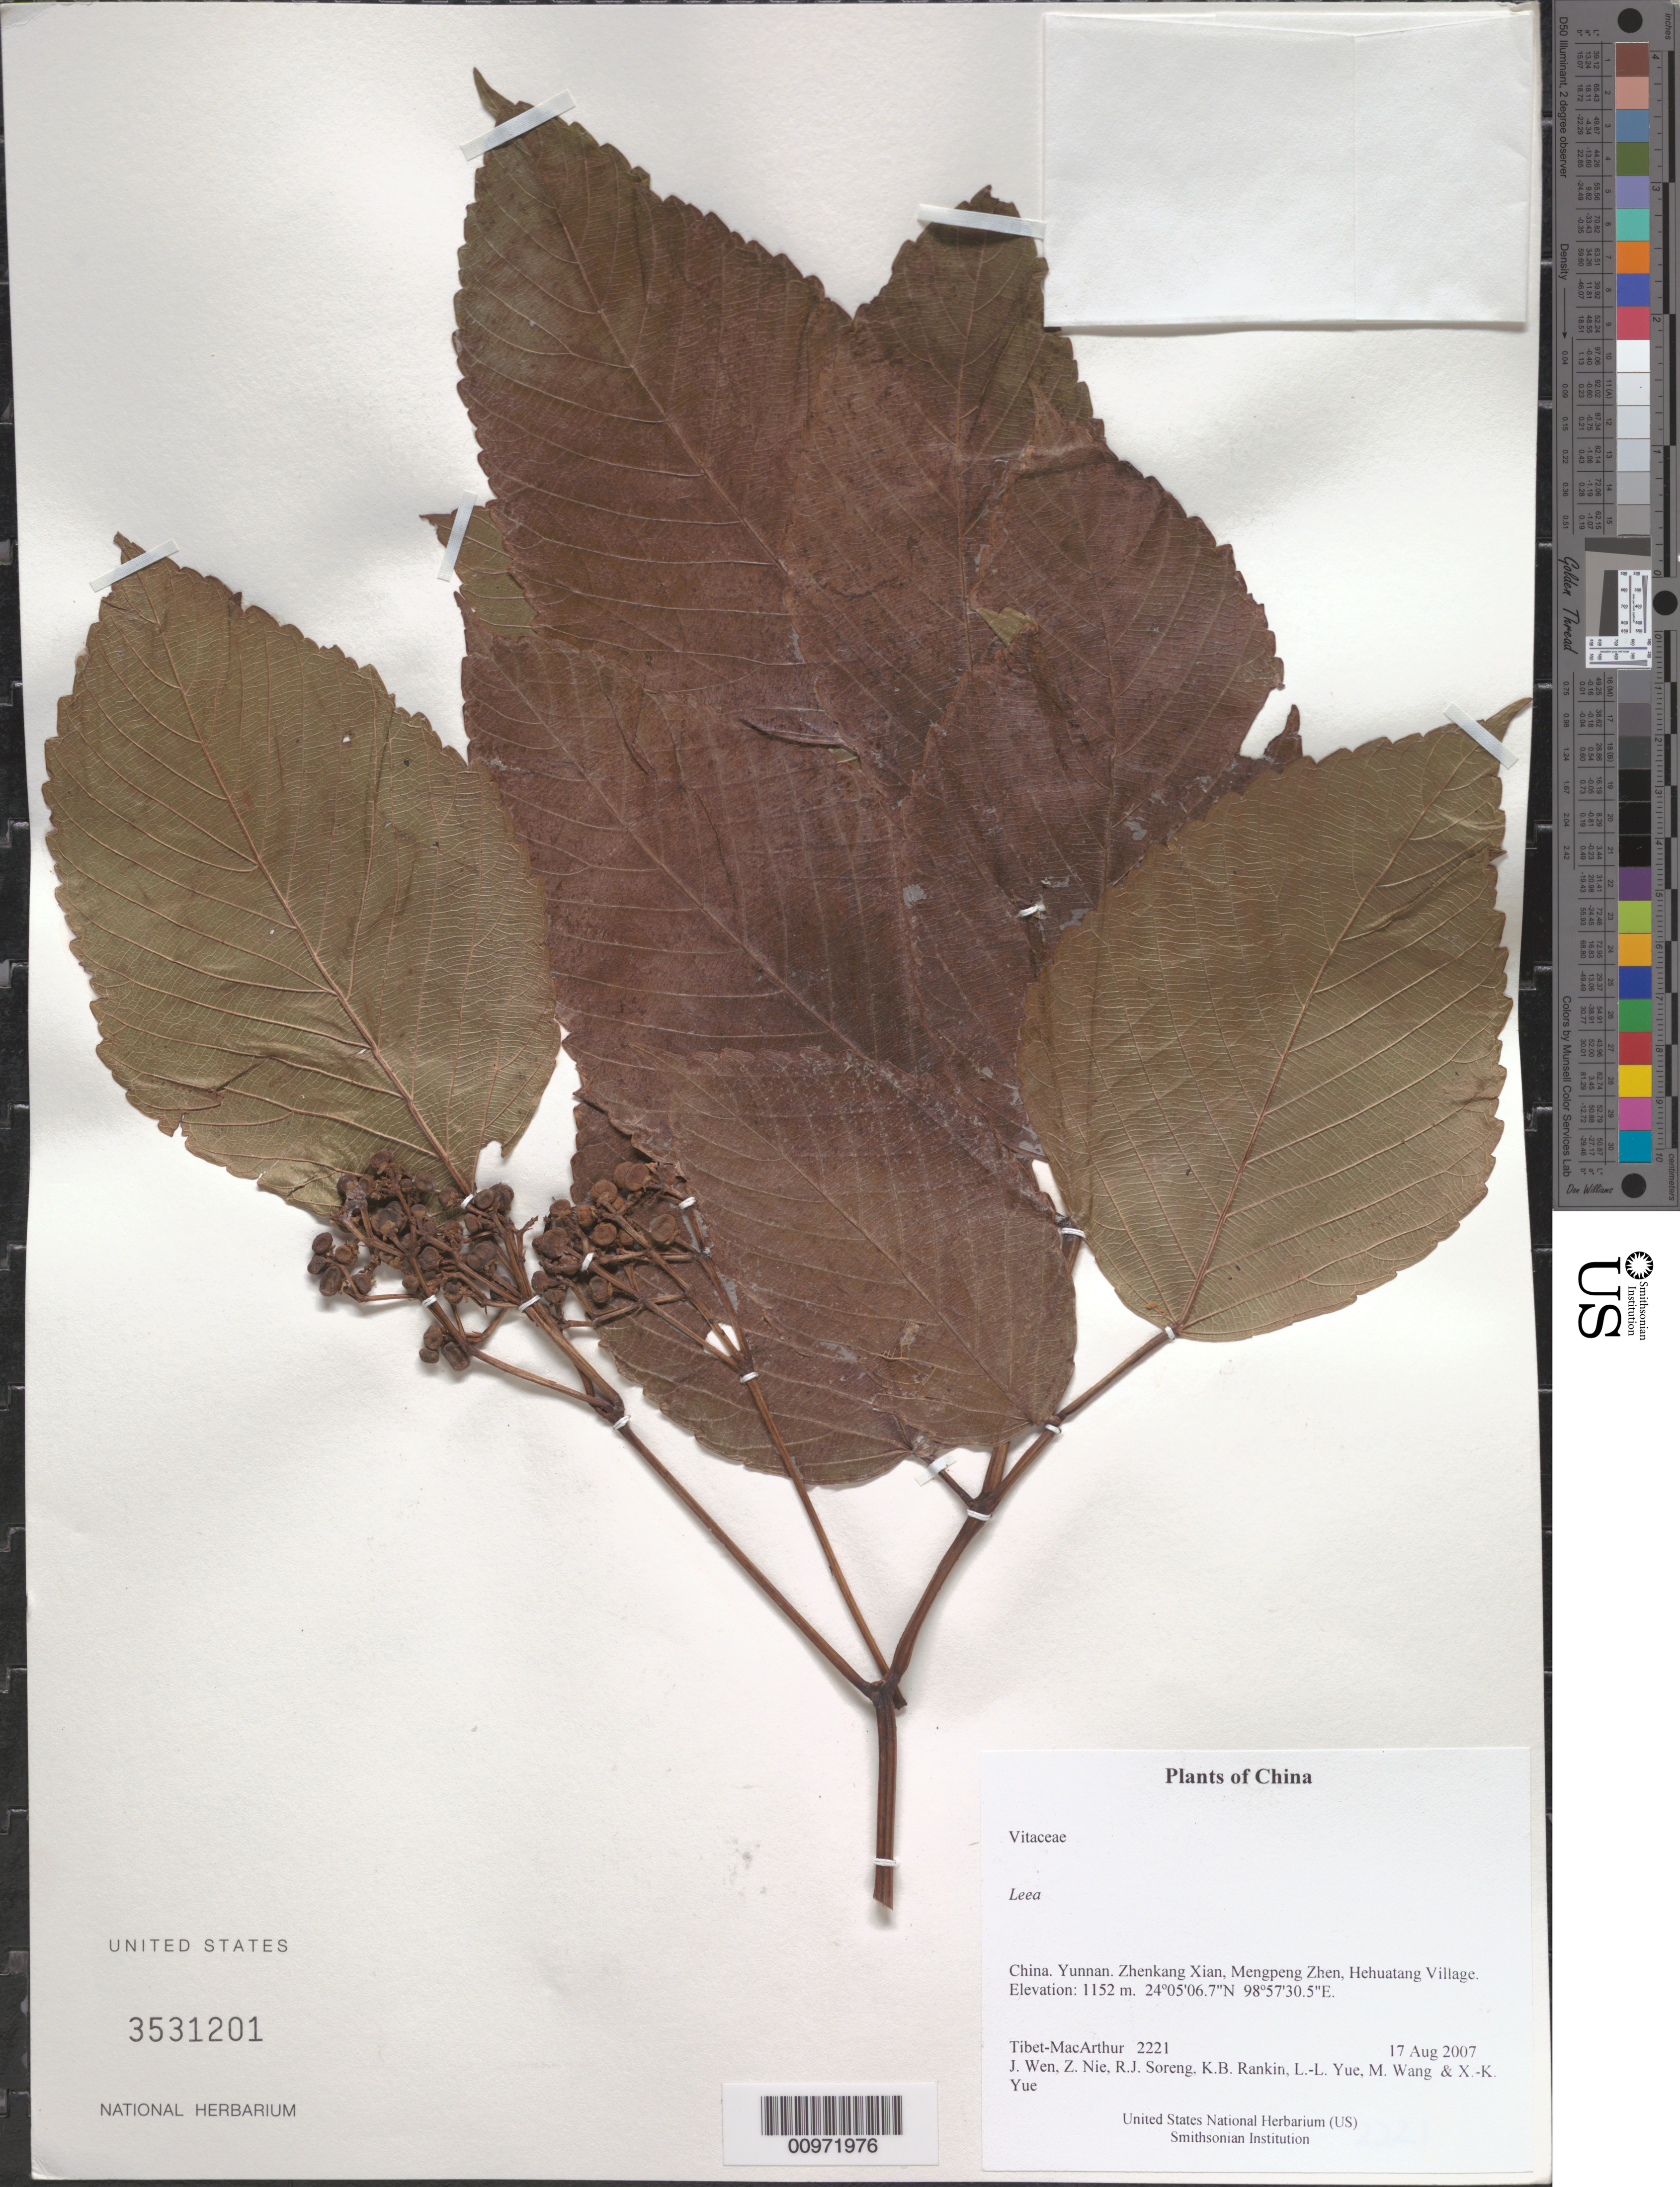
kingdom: Plantae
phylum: Tracheophyta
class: Magnoliopsida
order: Vitales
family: Vitaceae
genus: Leea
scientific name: Leea sp.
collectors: Tibet-MacArthur, J. Wen, Z. Nie, R. J. Soreng, K. Rankin, L. Yue, M. Wang & X. Yue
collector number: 2221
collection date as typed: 17 Aug 2007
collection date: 2007-08-17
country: China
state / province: Yunnan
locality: Zhenkang Xian, Mengpeng Zhen, Hehuatang Village.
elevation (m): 1152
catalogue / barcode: US 3531201